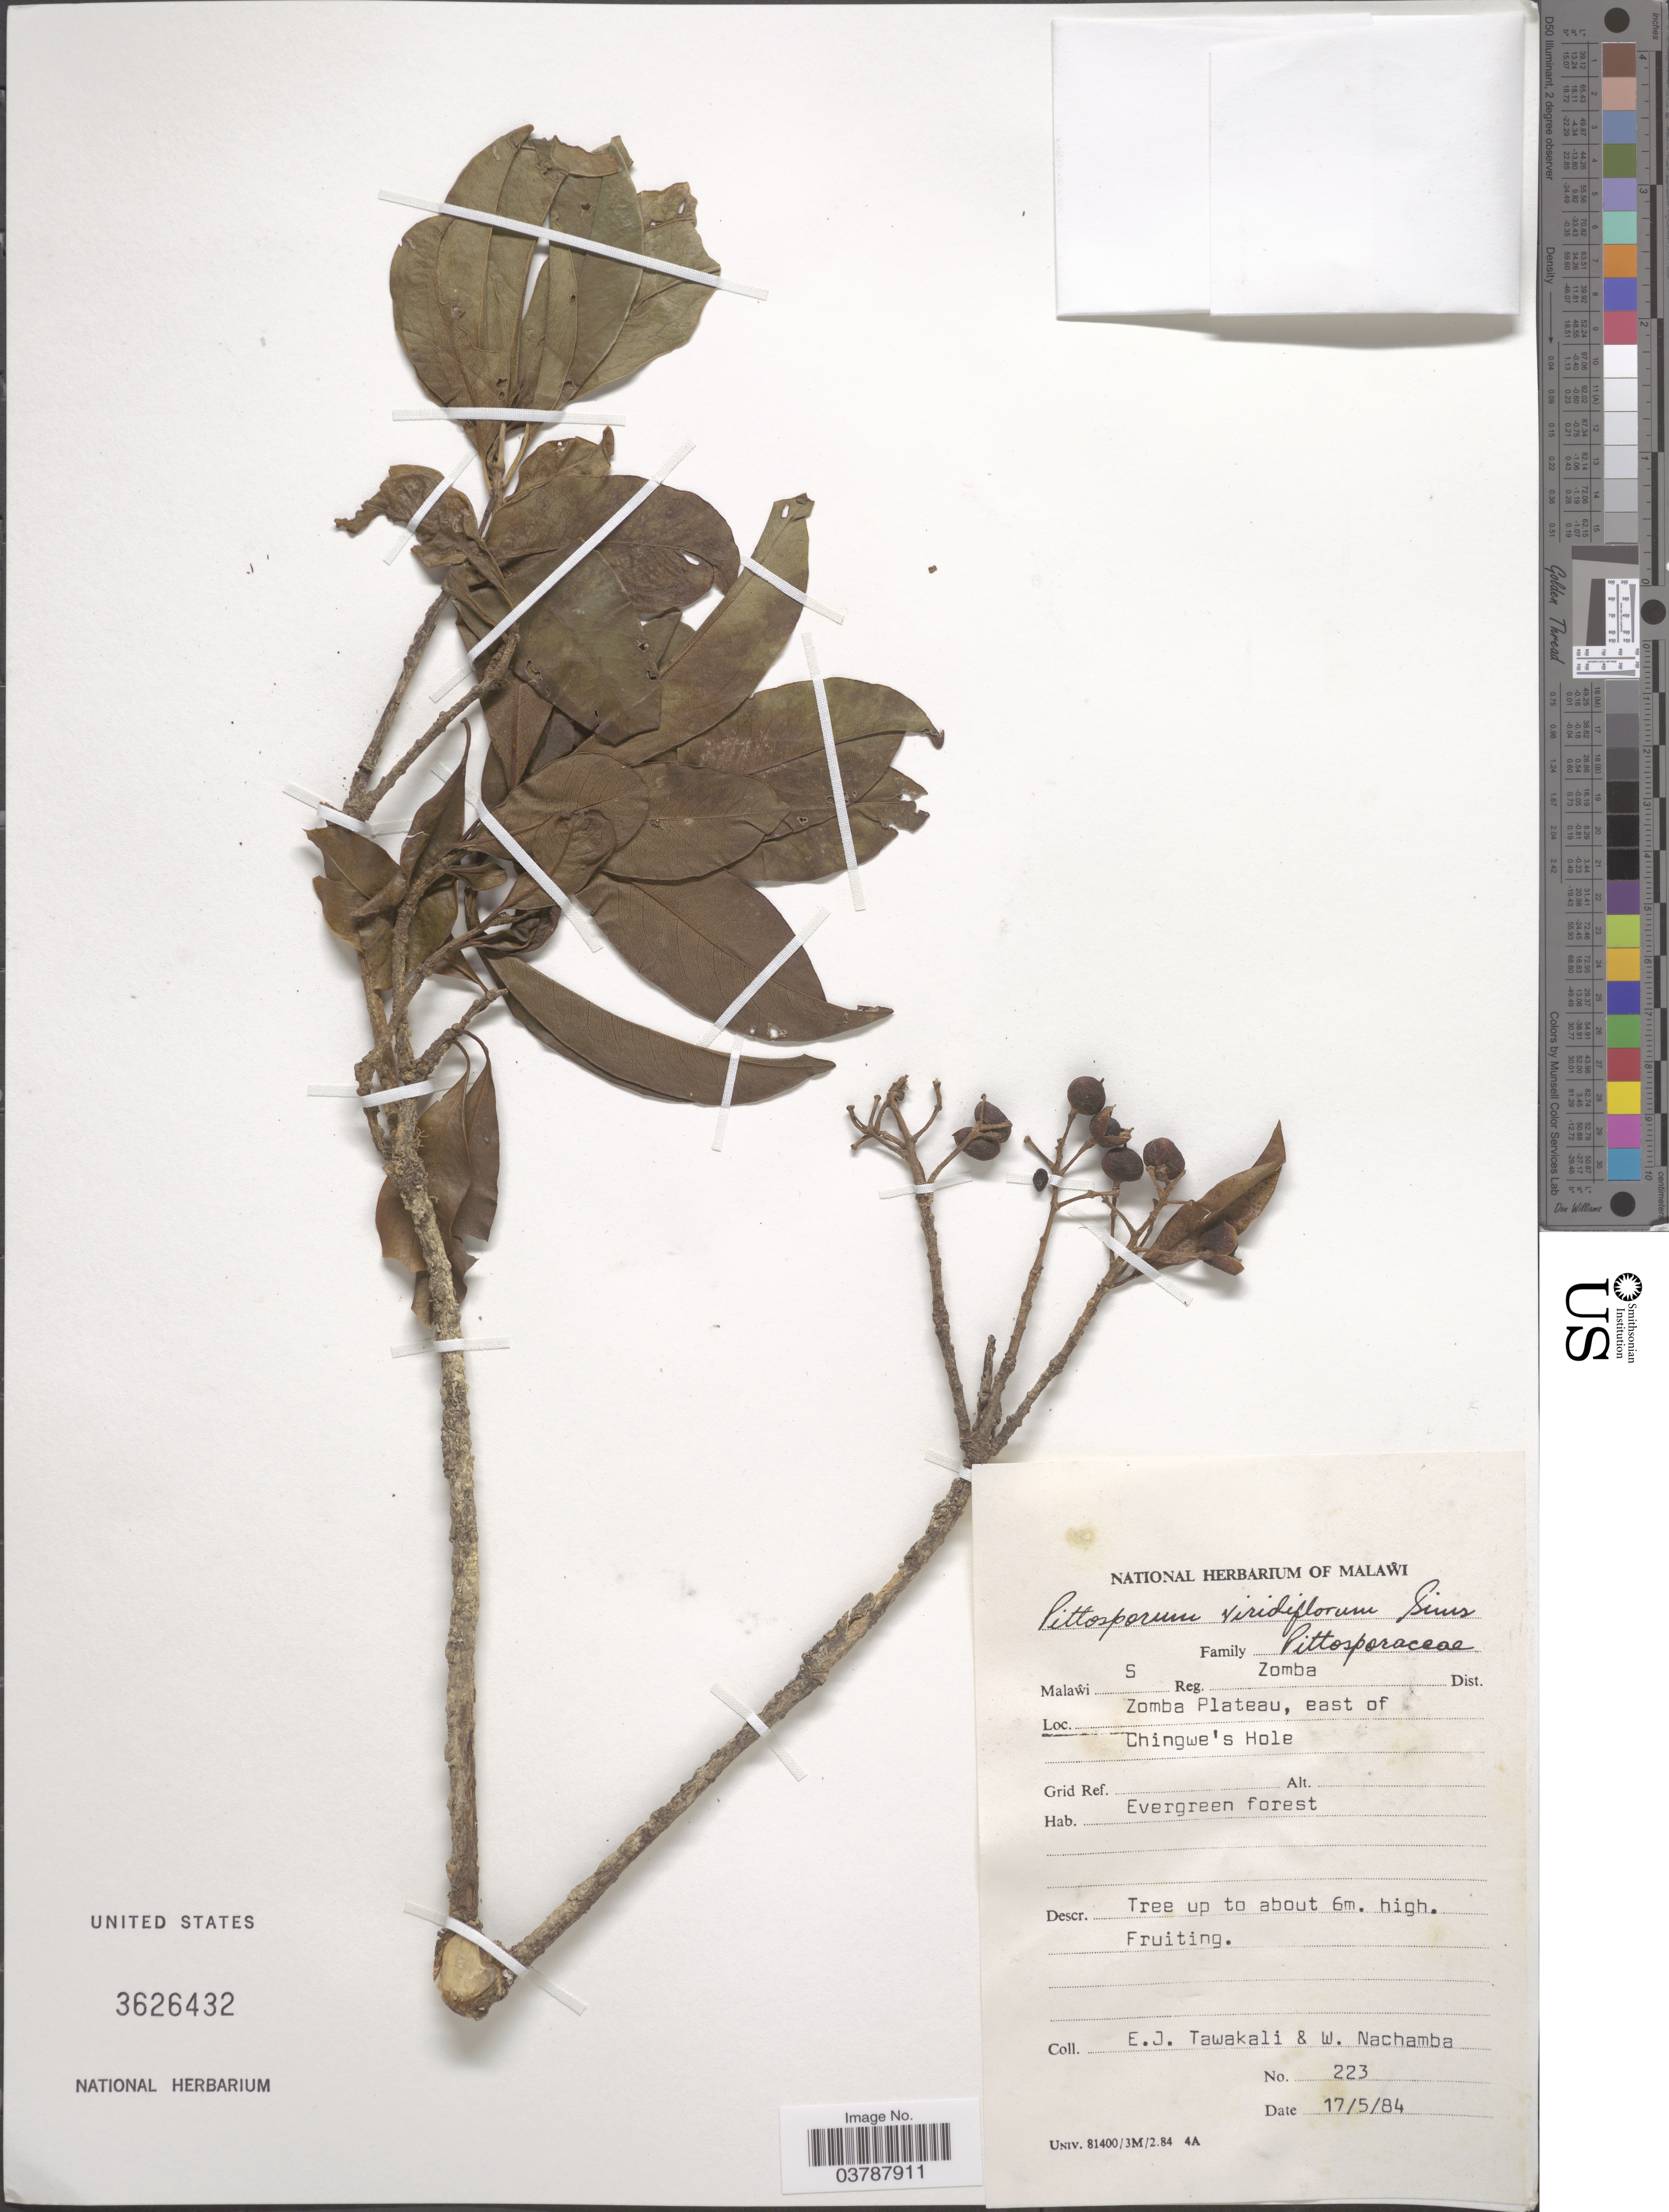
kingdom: Plantae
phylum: Tracheophyta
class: Magnoliopsida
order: Apiales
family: Pittosporaceae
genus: Pittosporum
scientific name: Pittosporum viridiflorum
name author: Sims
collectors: E. Tawakali & W. Nachamba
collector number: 223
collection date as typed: Transcribed d/m/y: 17/5/84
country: Malawi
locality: Malawi S. Reg. Zomba Dist. Zomba Plateau, east of Chingwe's Hole.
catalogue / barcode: US 3626432